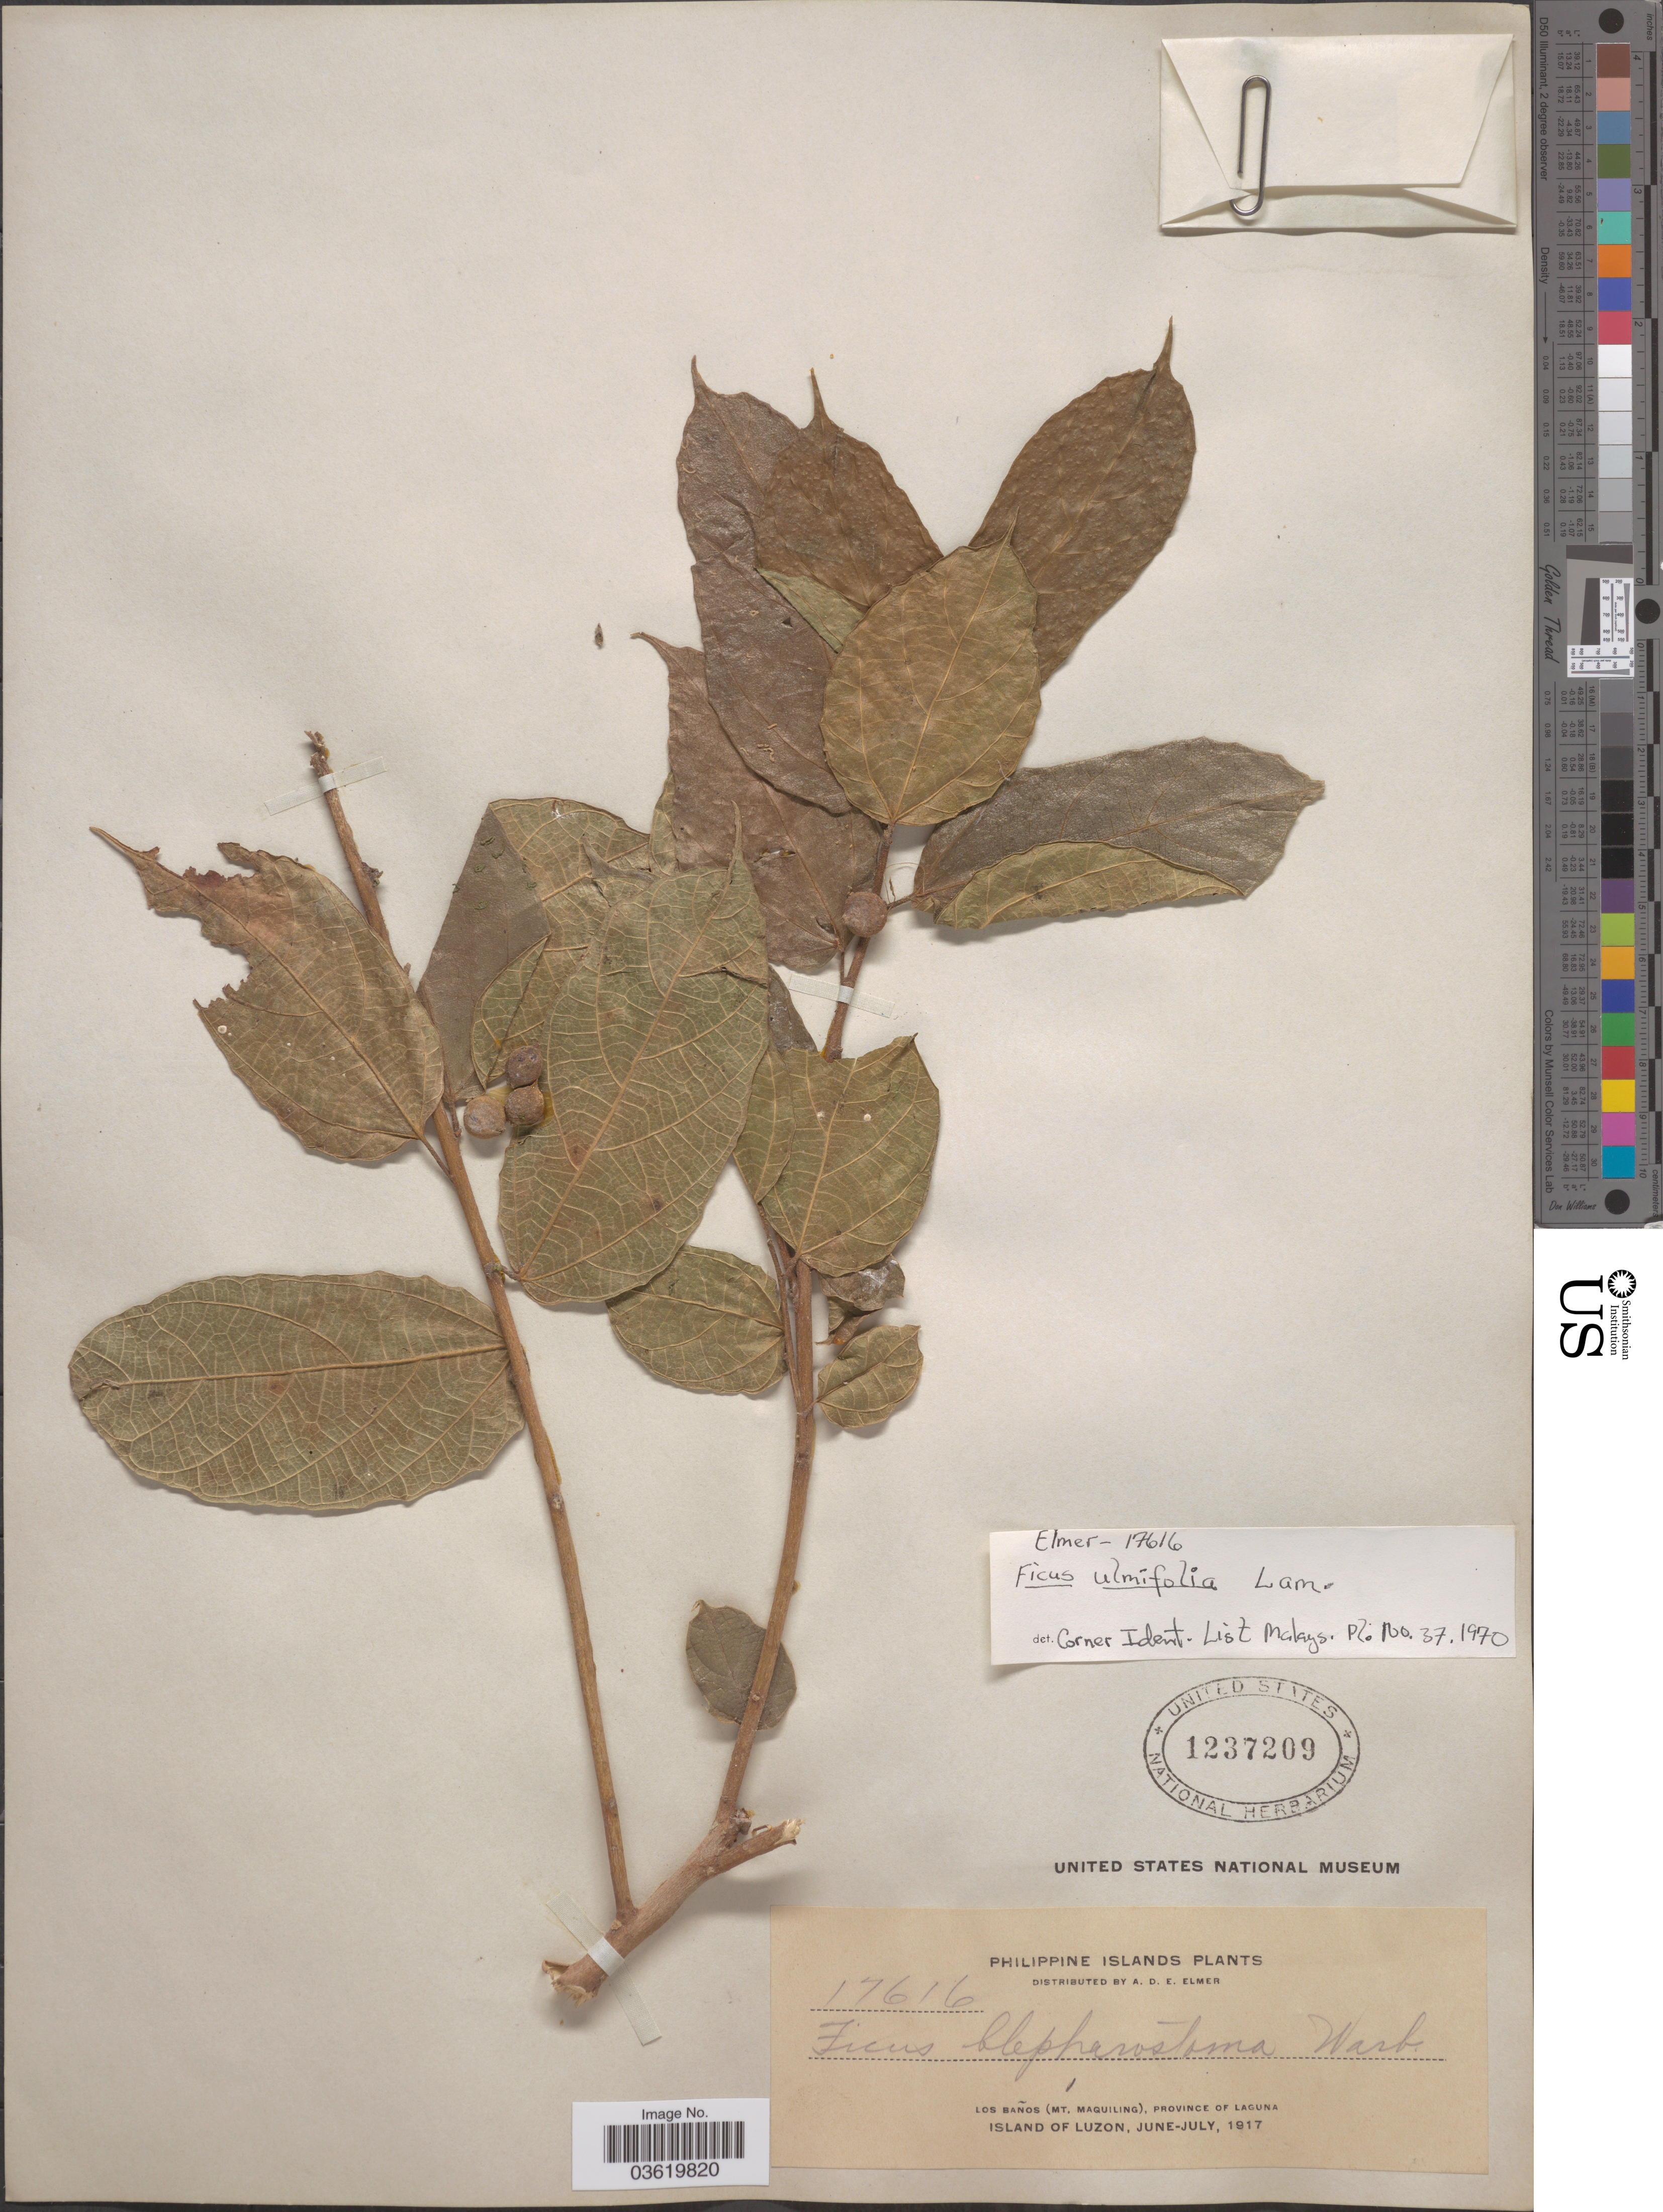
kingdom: Plantae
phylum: Tracheophyta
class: Magnoliopsida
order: Rosales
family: Moraceae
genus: Ficus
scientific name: Ficus ulmifolia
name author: Lam.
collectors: A. D. E. Elmer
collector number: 17616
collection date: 1917-06/1917-07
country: Philippines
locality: Philippine Islands. Los Baños (Mt. Maquiling), Province of Laguna. Island of Luzon.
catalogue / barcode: US 1237209